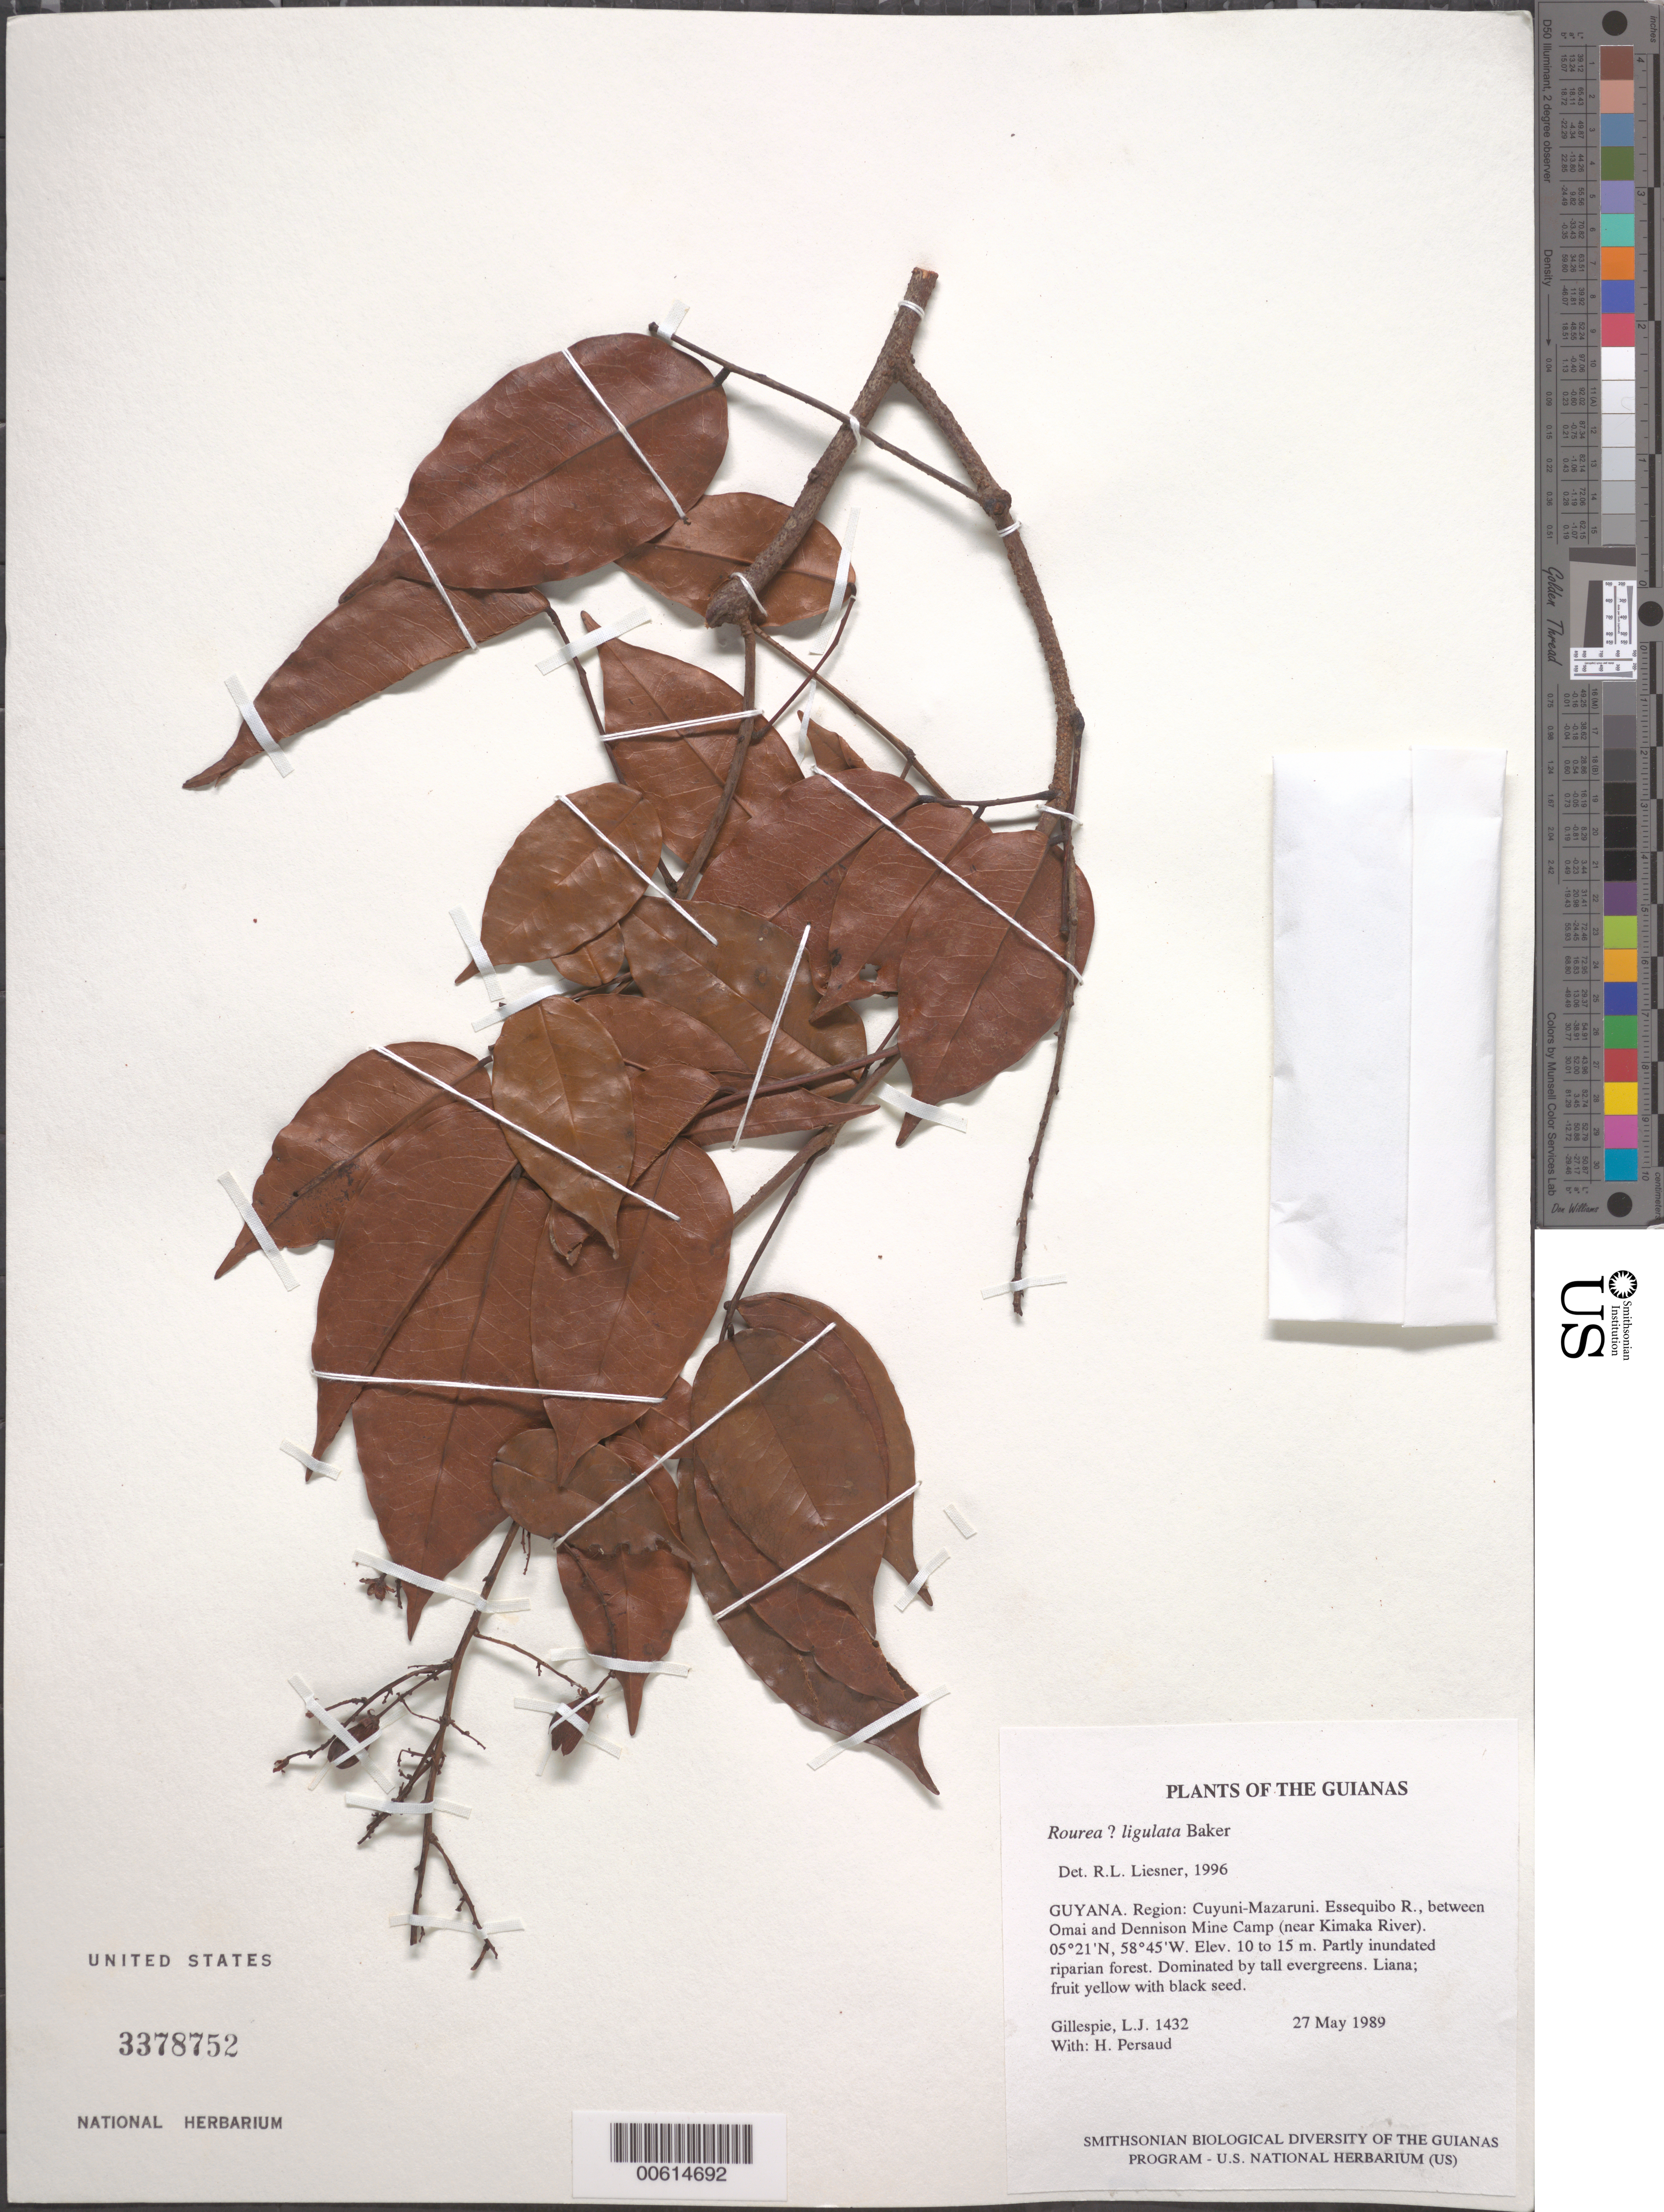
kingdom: Plantae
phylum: Tracheophyta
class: Magnoliopsida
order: Oxalidales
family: Connaraceae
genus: Rourea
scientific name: Rourea ligulata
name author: Baker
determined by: Liesner, R. L.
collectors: L. J. Gillespie & H. Persaud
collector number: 1432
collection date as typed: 27 May 1989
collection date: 1989-05-27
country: Guyana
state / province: Cuyuni-Mazaruni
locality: Essequibo R., between Omai and Dennison Mine Camp (near Kumaka River)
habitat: Partly inundated riparian forest. Dominated by tall evergreens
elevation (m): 10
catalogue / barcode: US 3378752